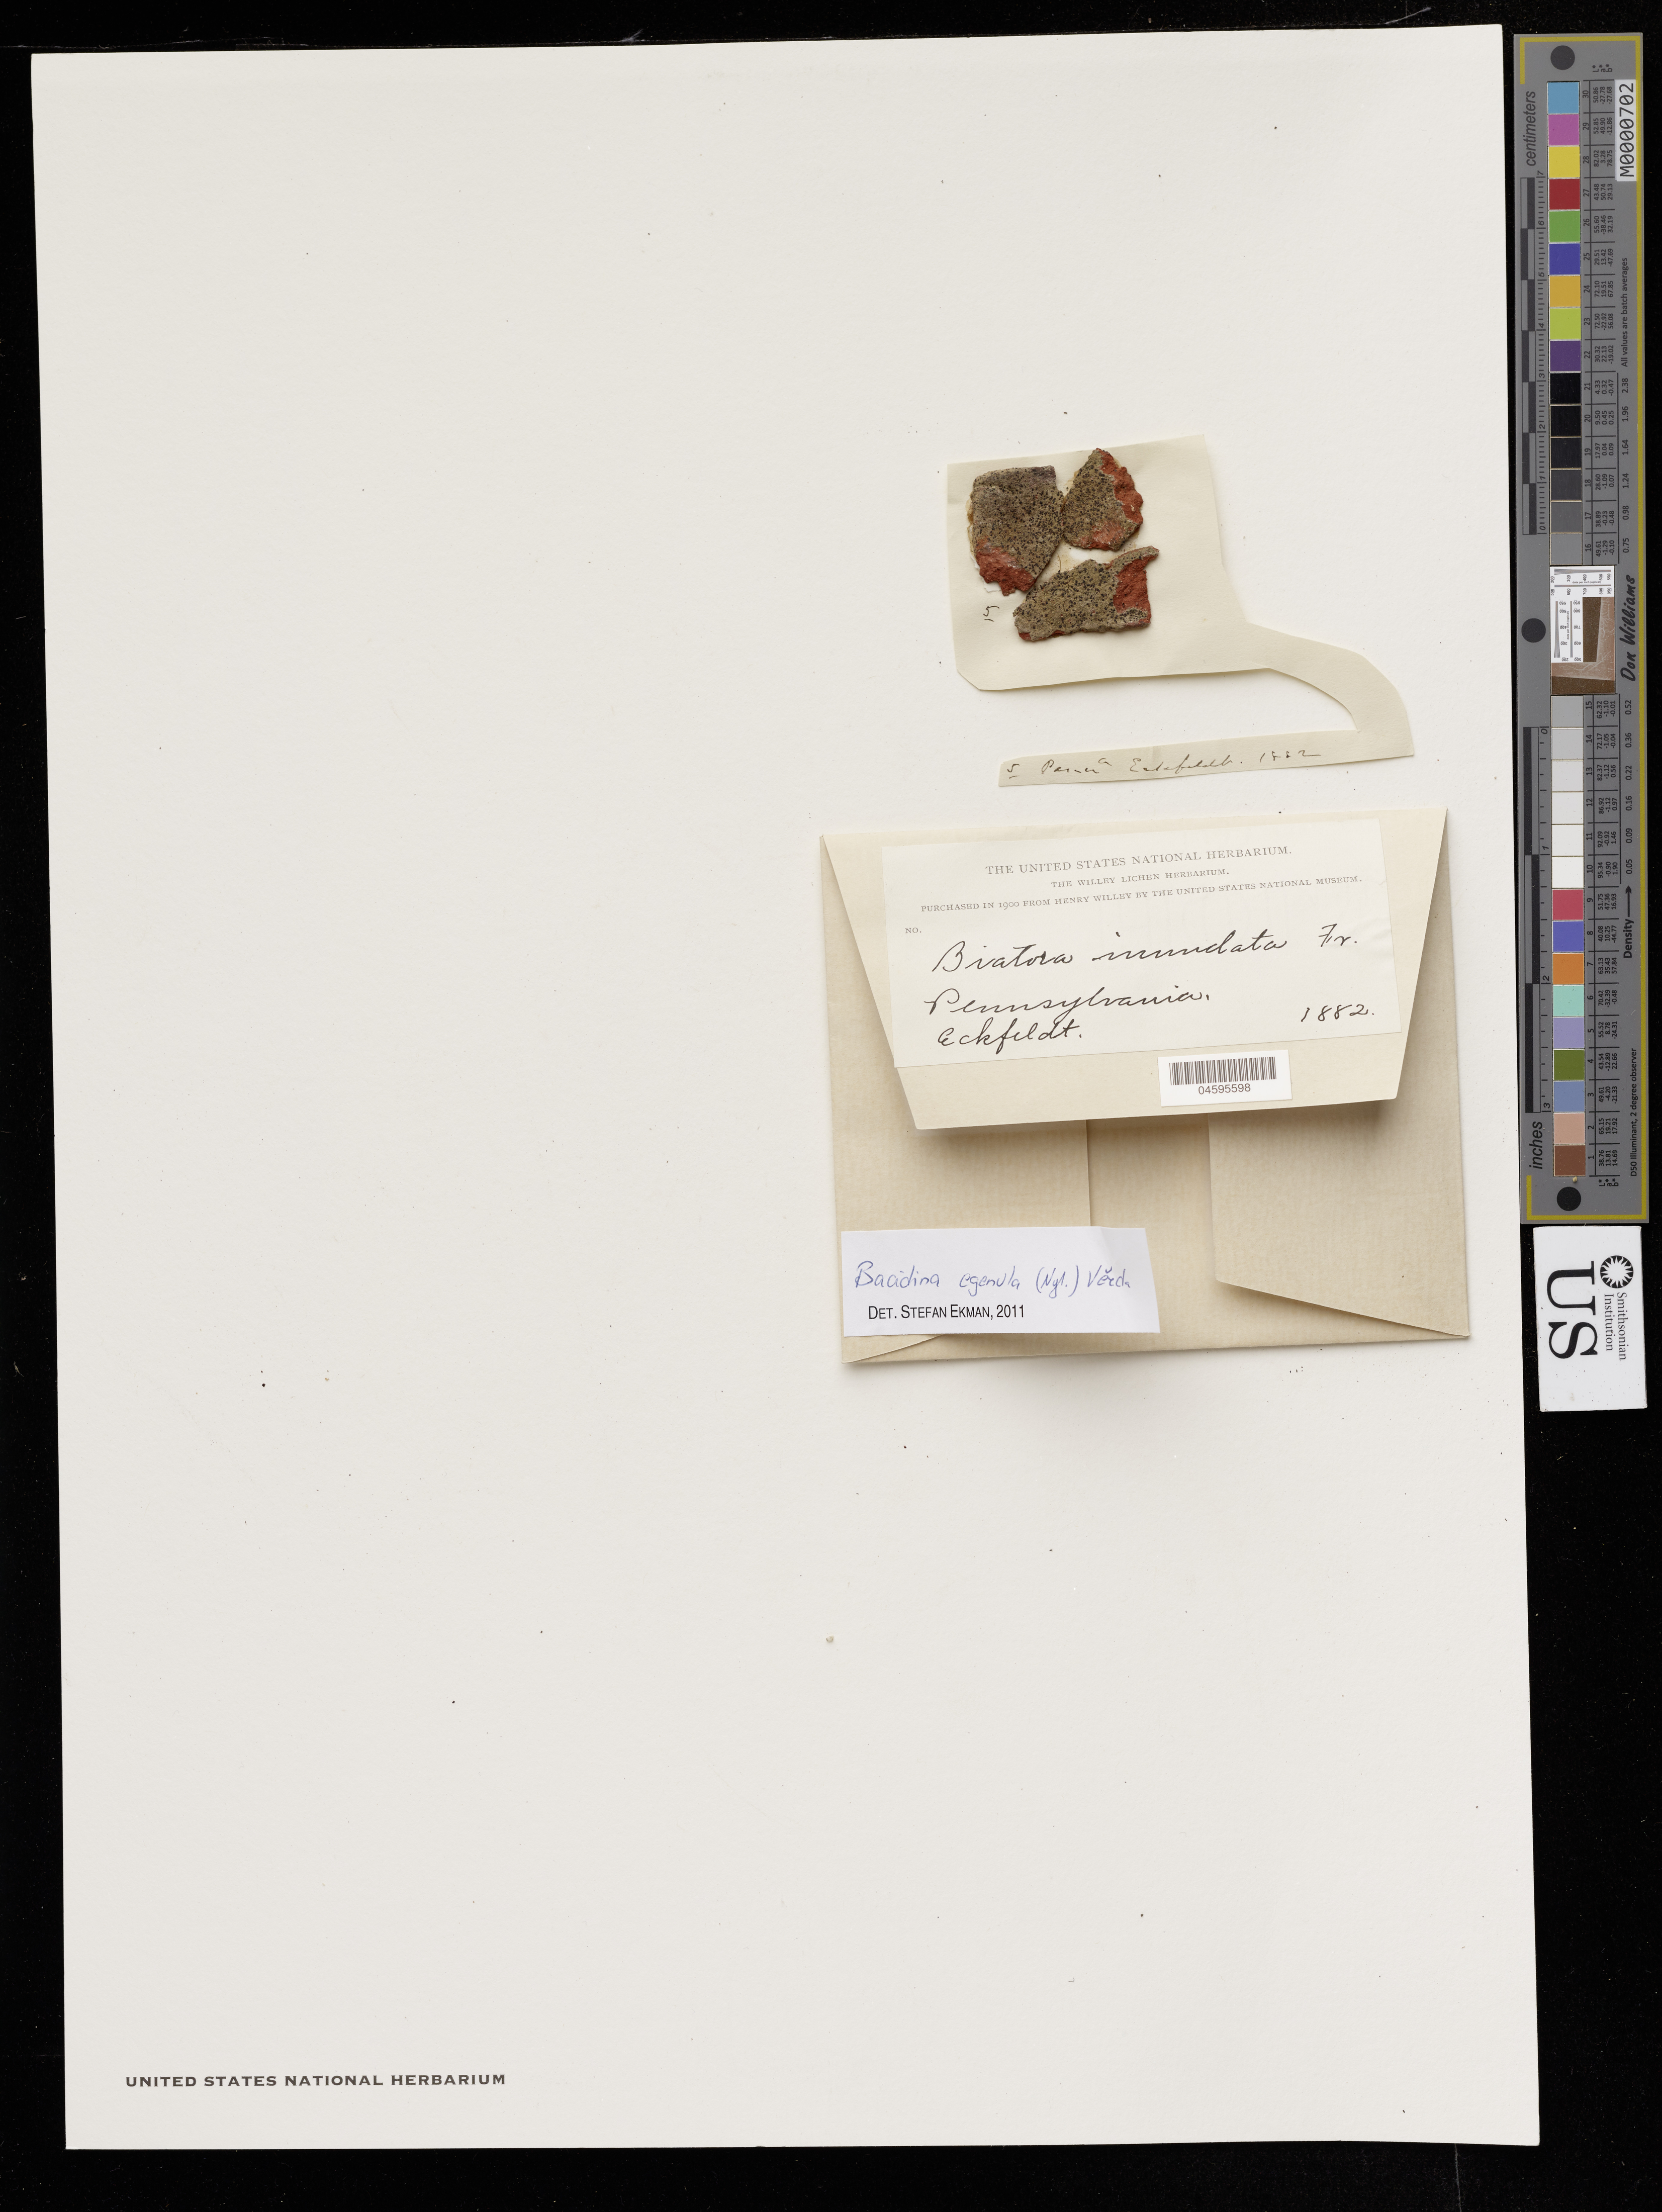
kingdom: Fungi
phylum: Ascomycota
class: Lecanoromycetes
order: Lecanorales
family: Ramalinaceae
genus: Bacidia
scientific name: Bacidia egenula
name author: (Nyl.) Arnold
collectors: -. Eckfeldt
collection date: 1882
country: United States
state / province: Pennsylvania